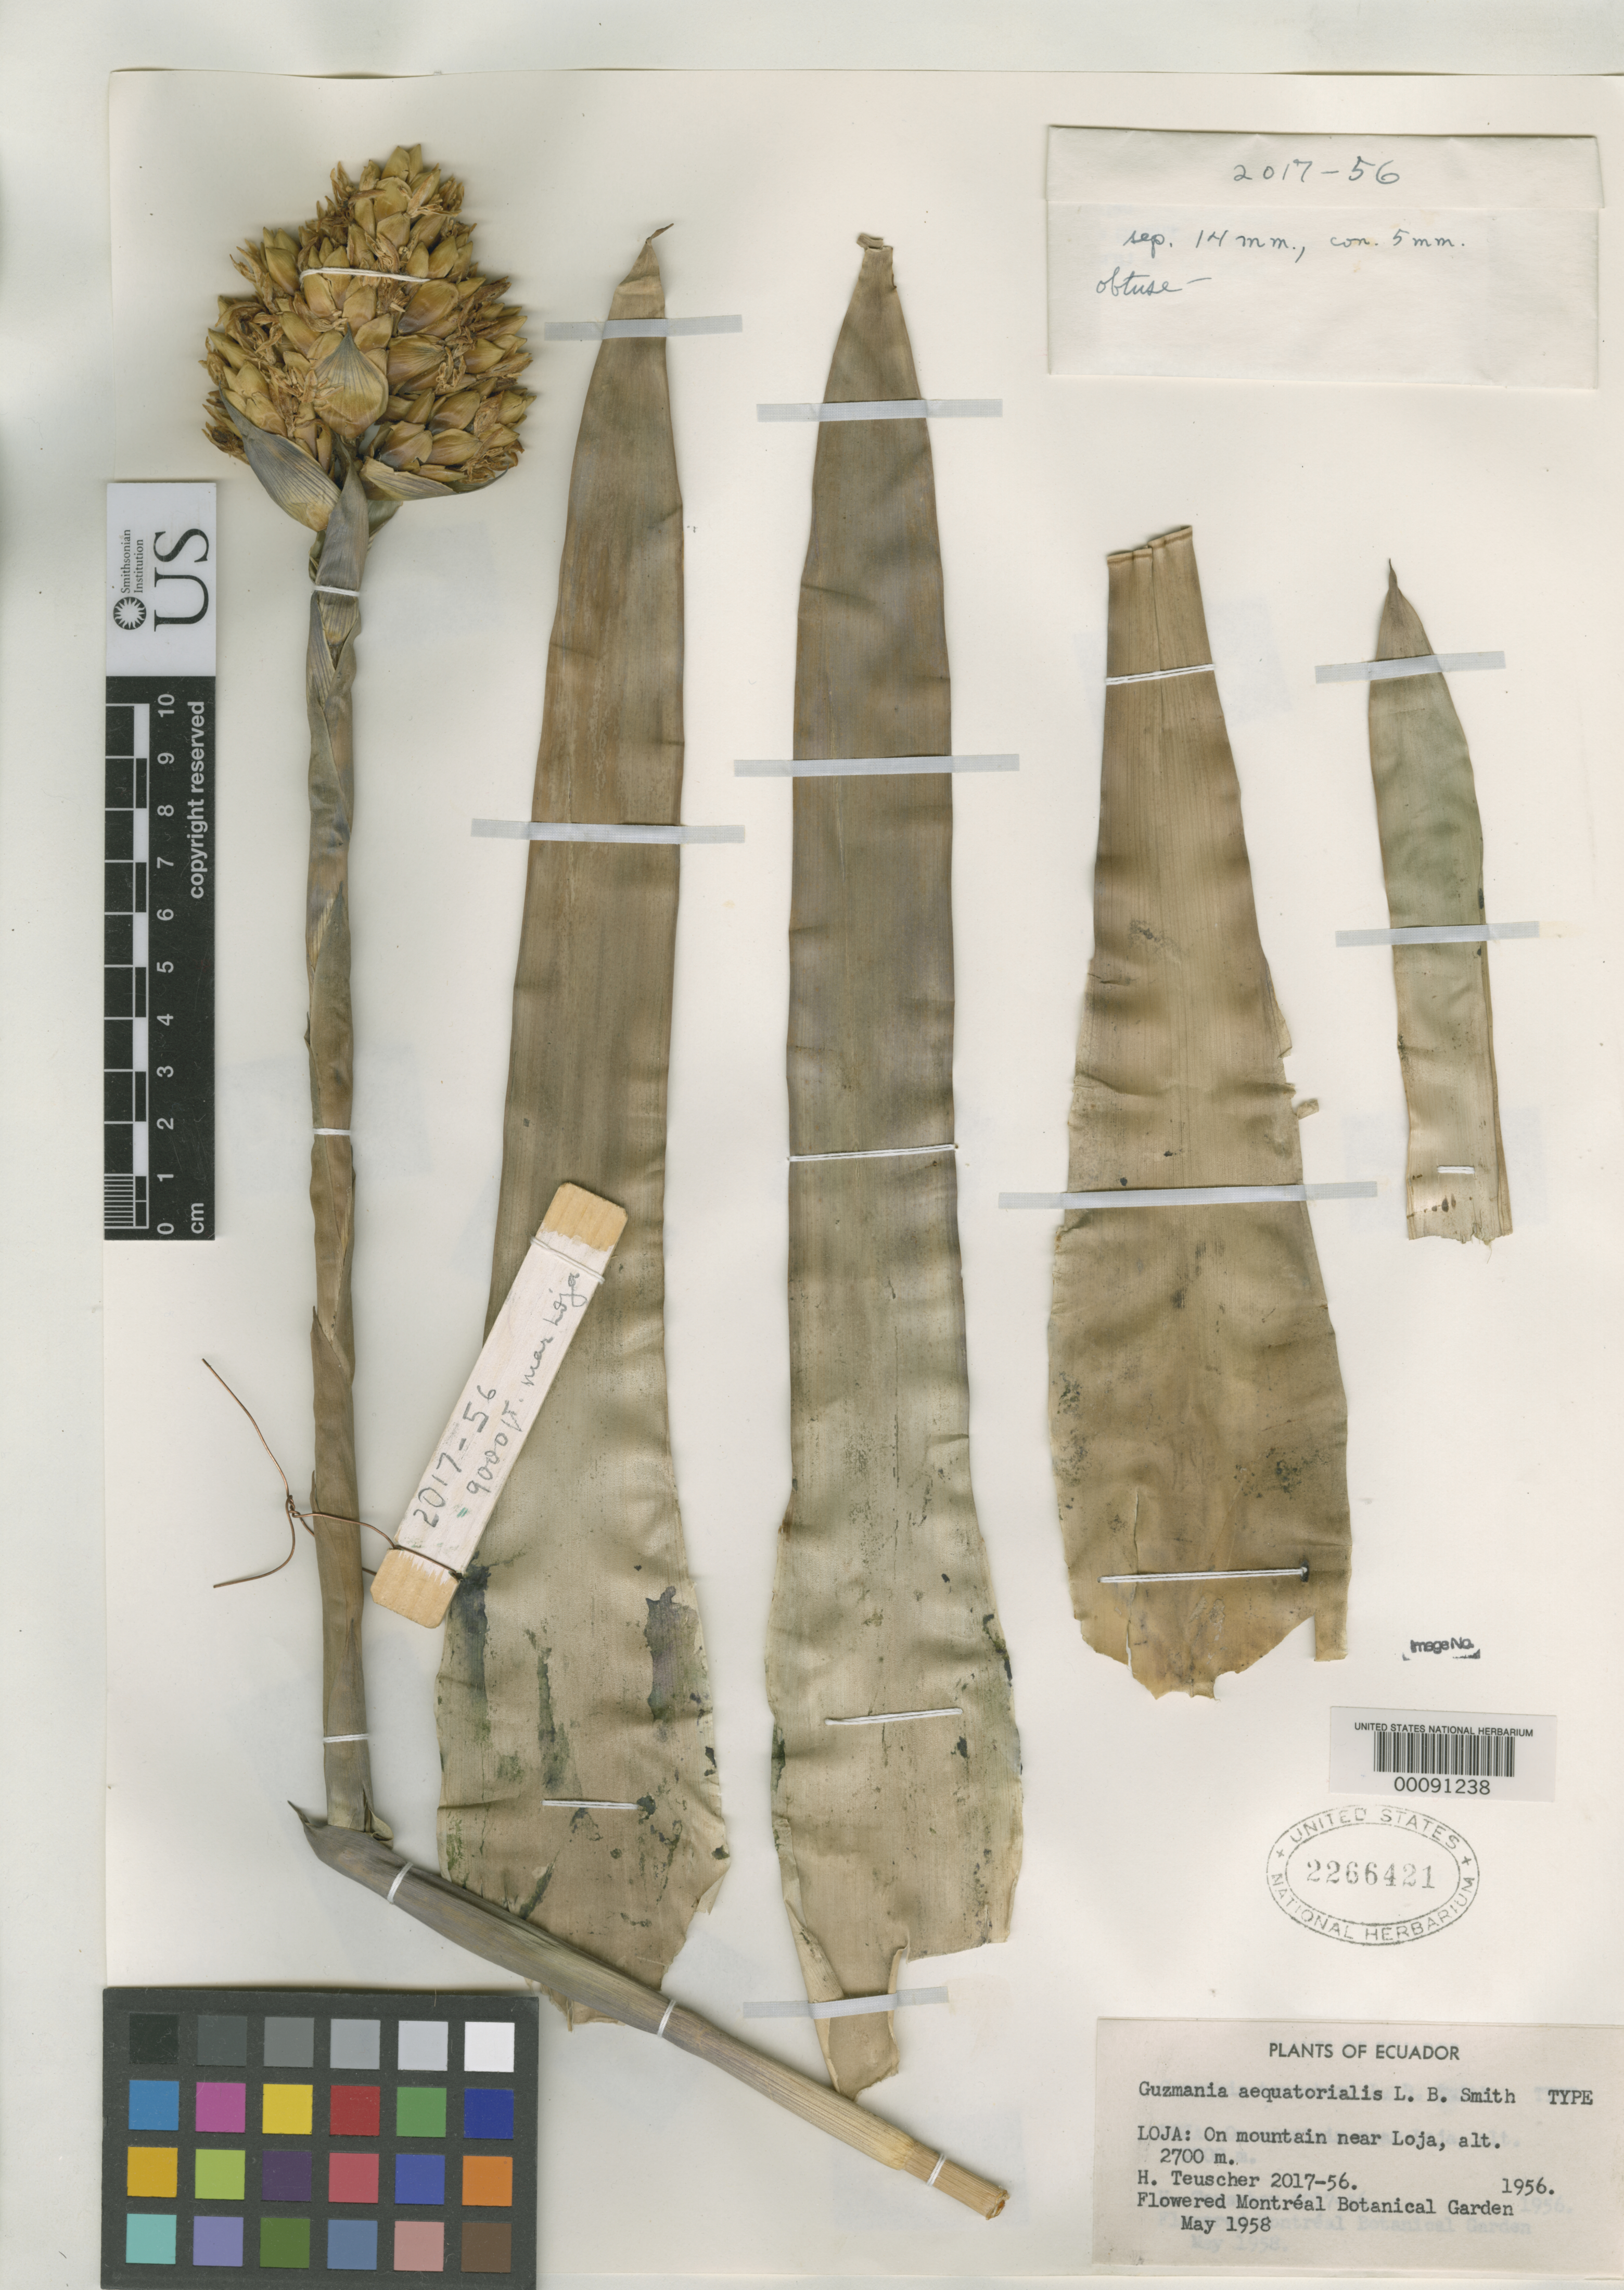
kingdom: Plantae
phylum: Tracheophyta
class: Liliopsida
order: Poales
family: Bromeliaceae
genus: Guzmania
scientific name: Guzmania aequatorialis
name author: L.B. Sm.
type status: Holotype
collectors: H. Teuscher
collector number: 2017-56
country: Ecuador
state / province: Loja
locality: Mountains near Loja.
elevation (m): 2700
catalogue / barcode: US 2266421